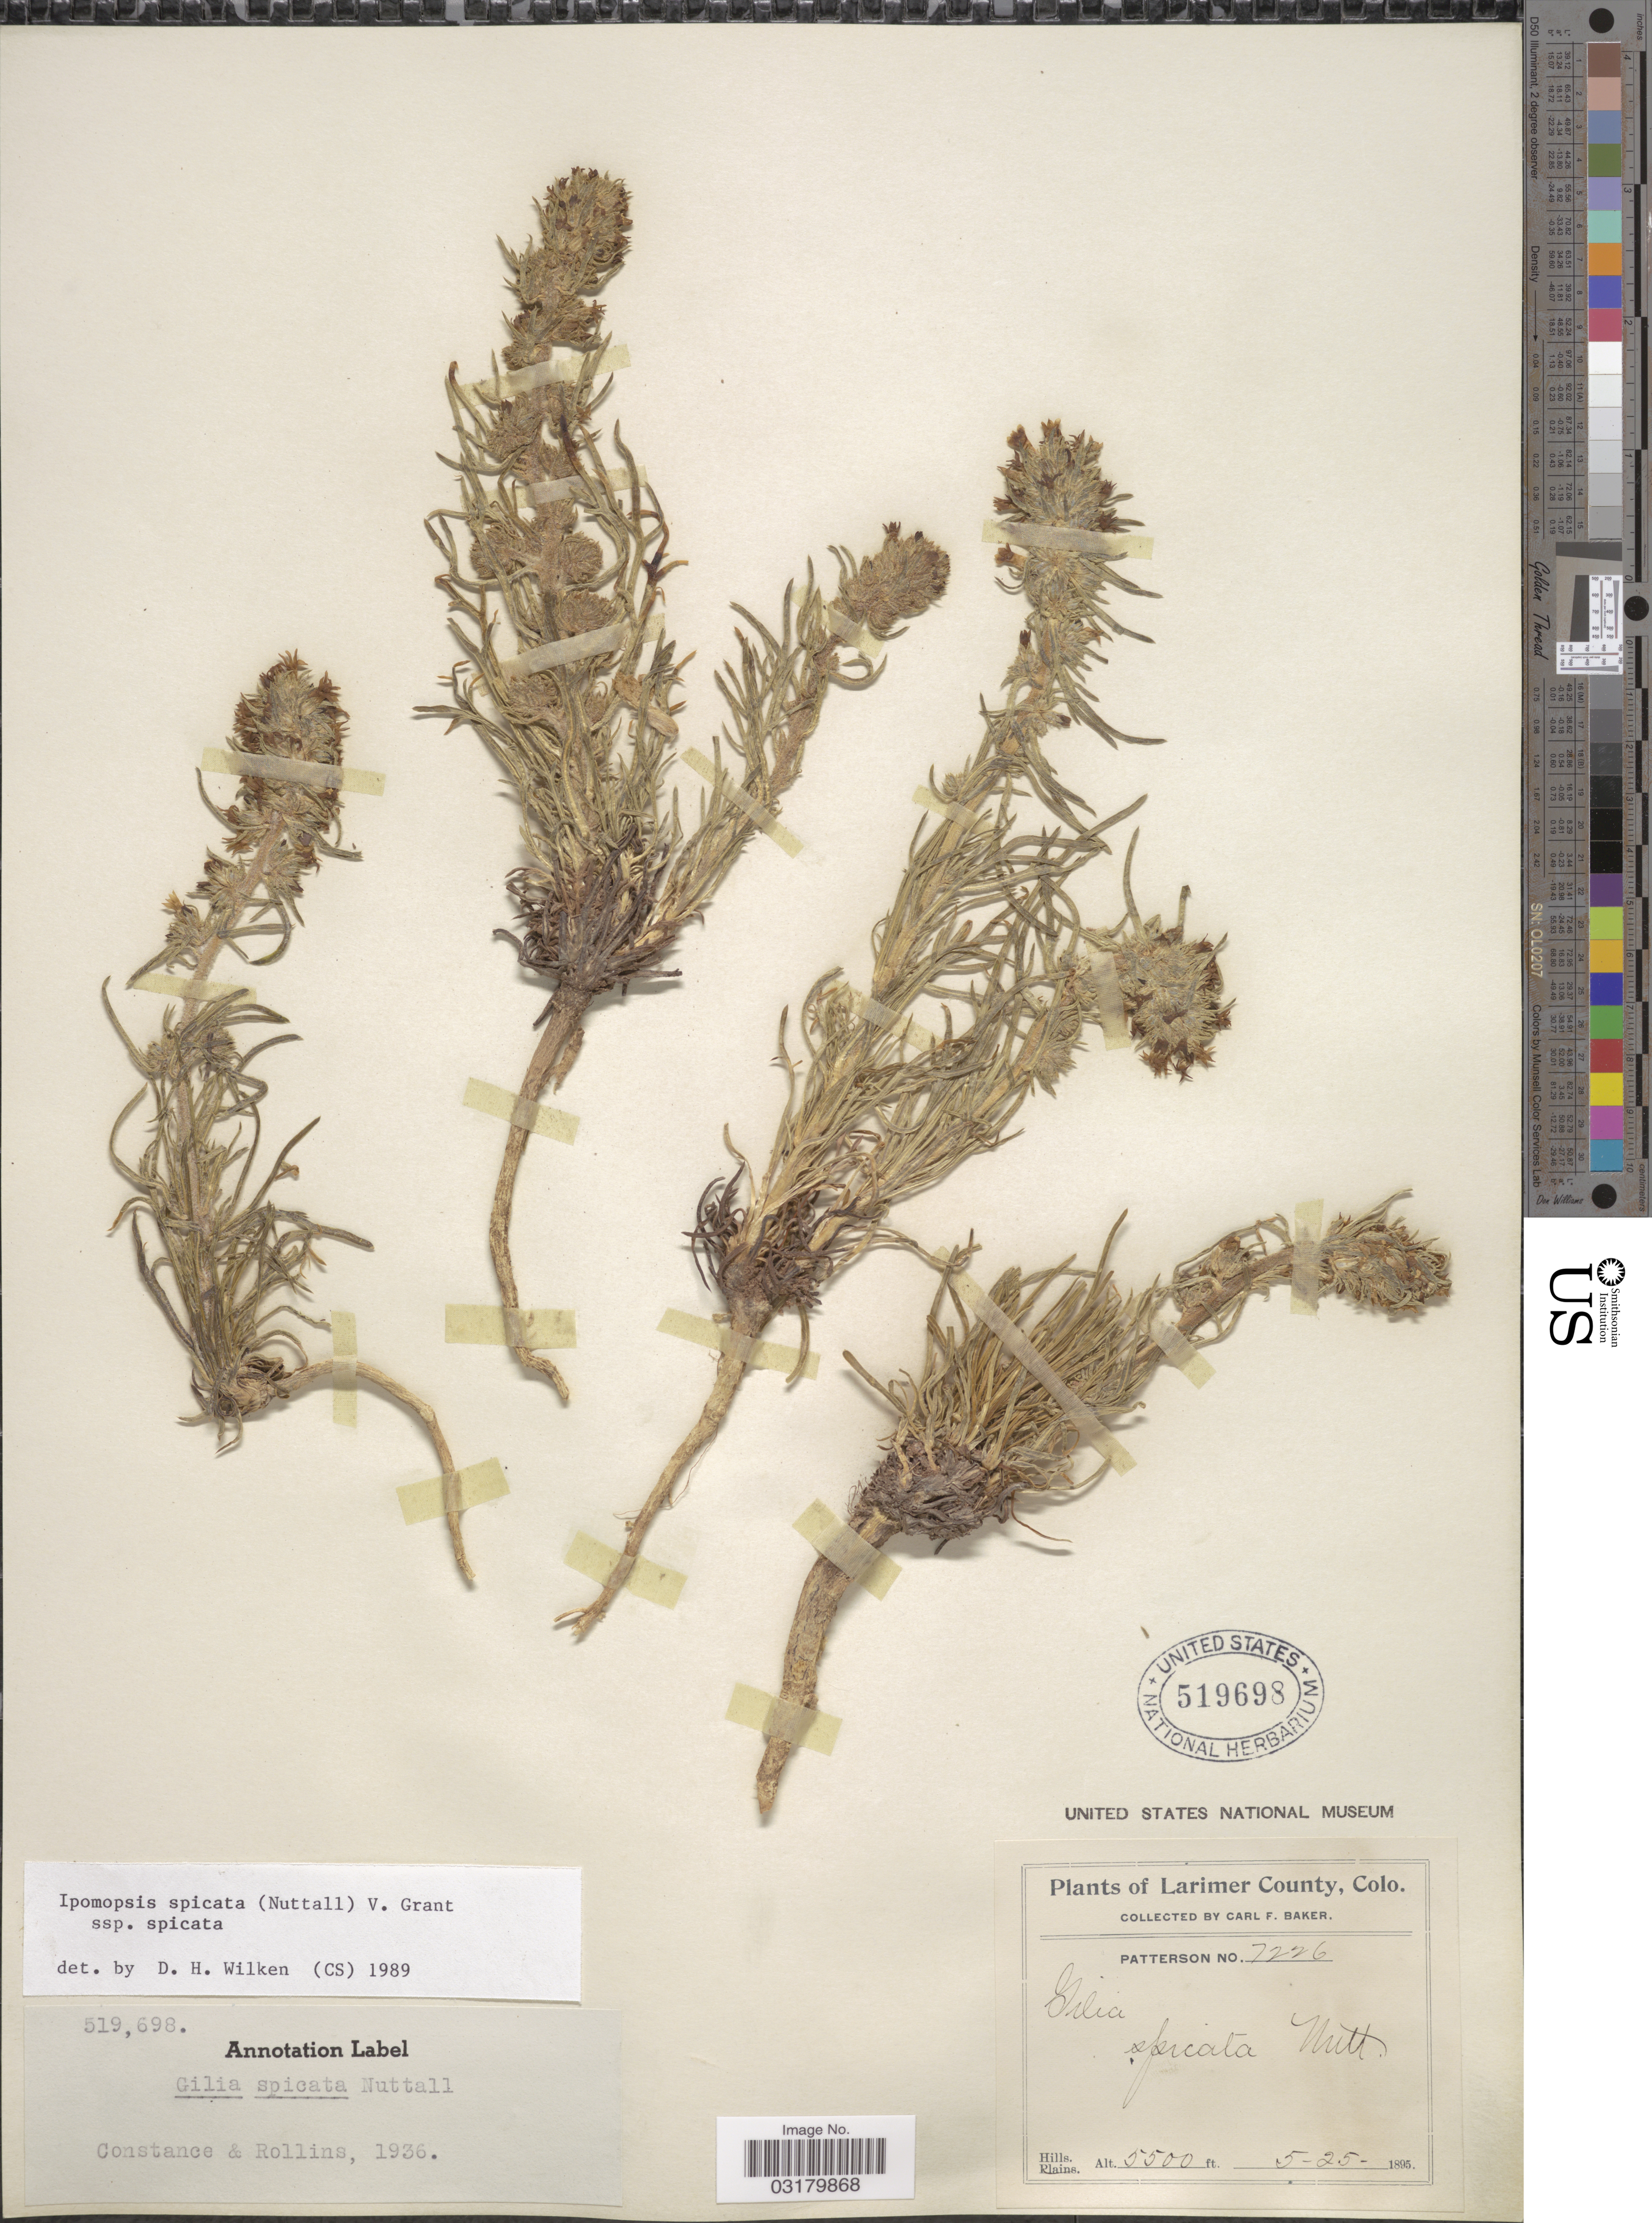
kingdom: Plantae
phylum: Tracheophyta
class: Magnoliopsida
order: Ericales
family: Polemoniaceae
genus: Ipomopsis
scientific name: Ipomopsis spicata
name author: (Nutt.) V.E. Grant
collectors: C. F. Baker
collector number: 7226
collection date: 1895-05-25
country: United States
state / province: Colorado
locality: Larimer County.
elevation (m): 1676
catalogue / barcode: US 519698